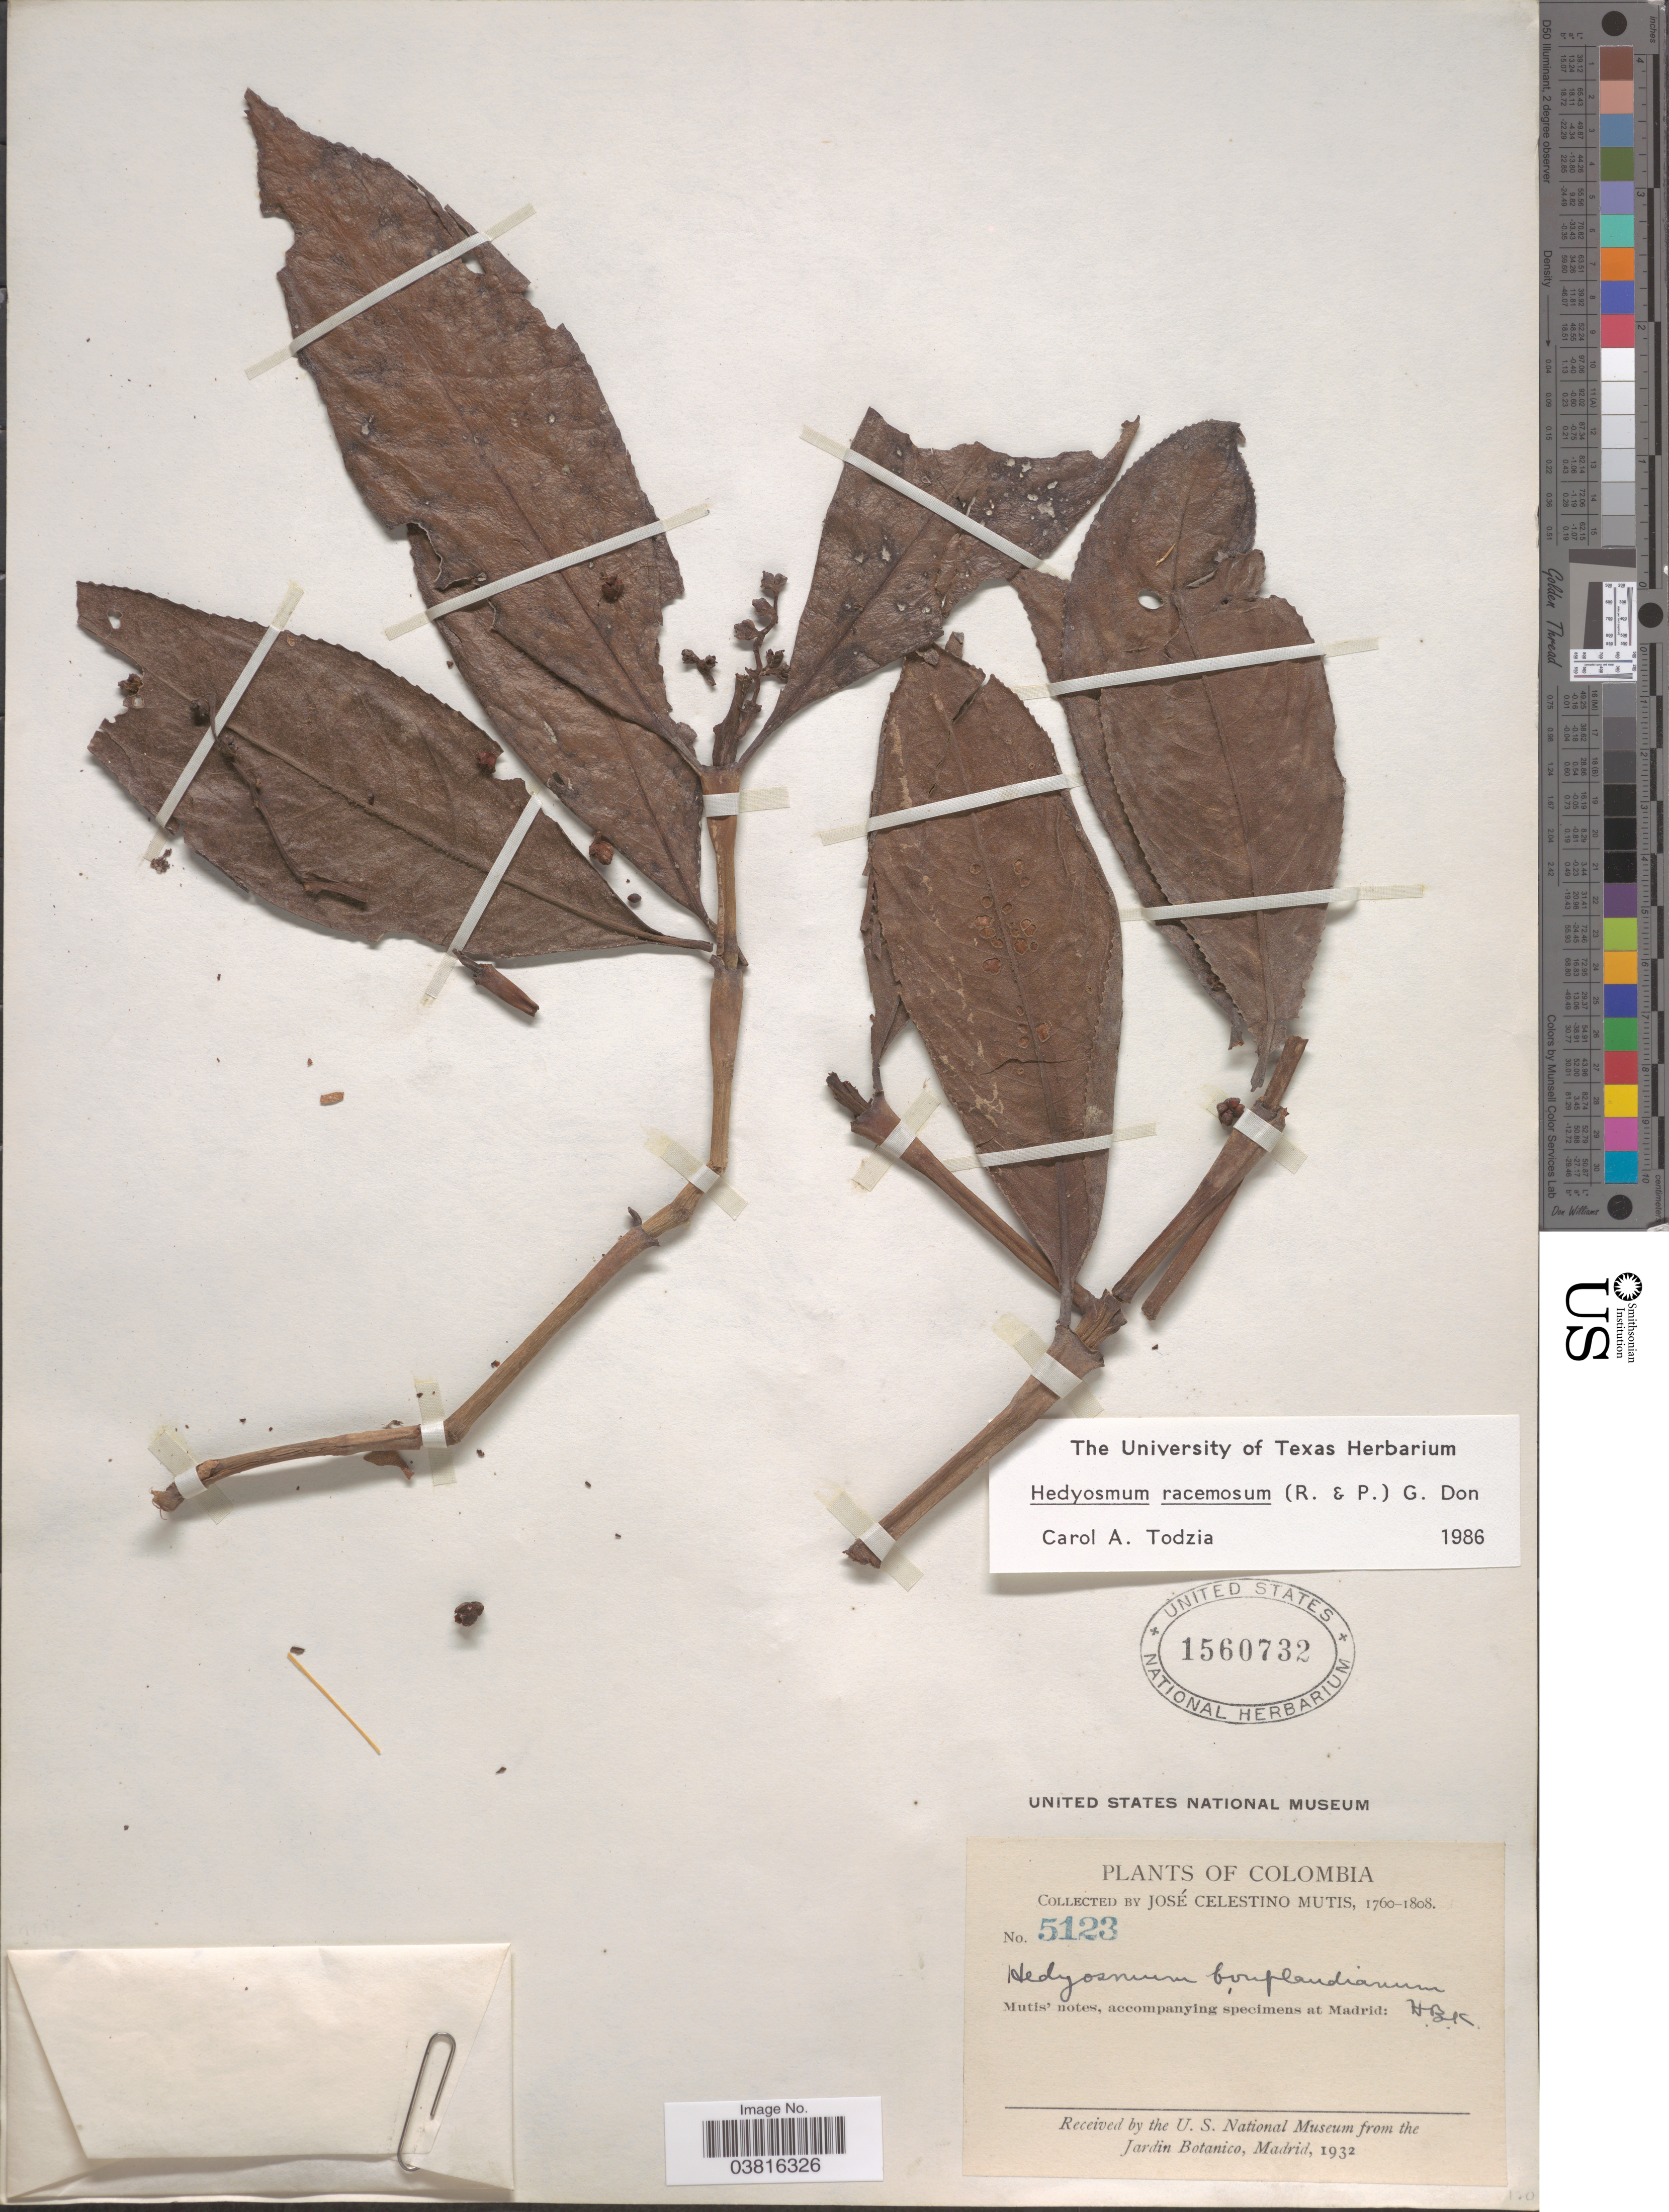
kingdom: Plantae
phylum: Tracheophyta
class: Magnoliopsida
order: Chloranthales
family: Chloranthaceae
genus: Hedyosmum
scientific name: Hedyosmum racemosum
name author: (Ruiz & Pav.) G. Don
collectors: J. C. B. Mutis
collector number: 5123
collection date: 1760/1808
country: Colombia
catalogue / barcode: US 1560732